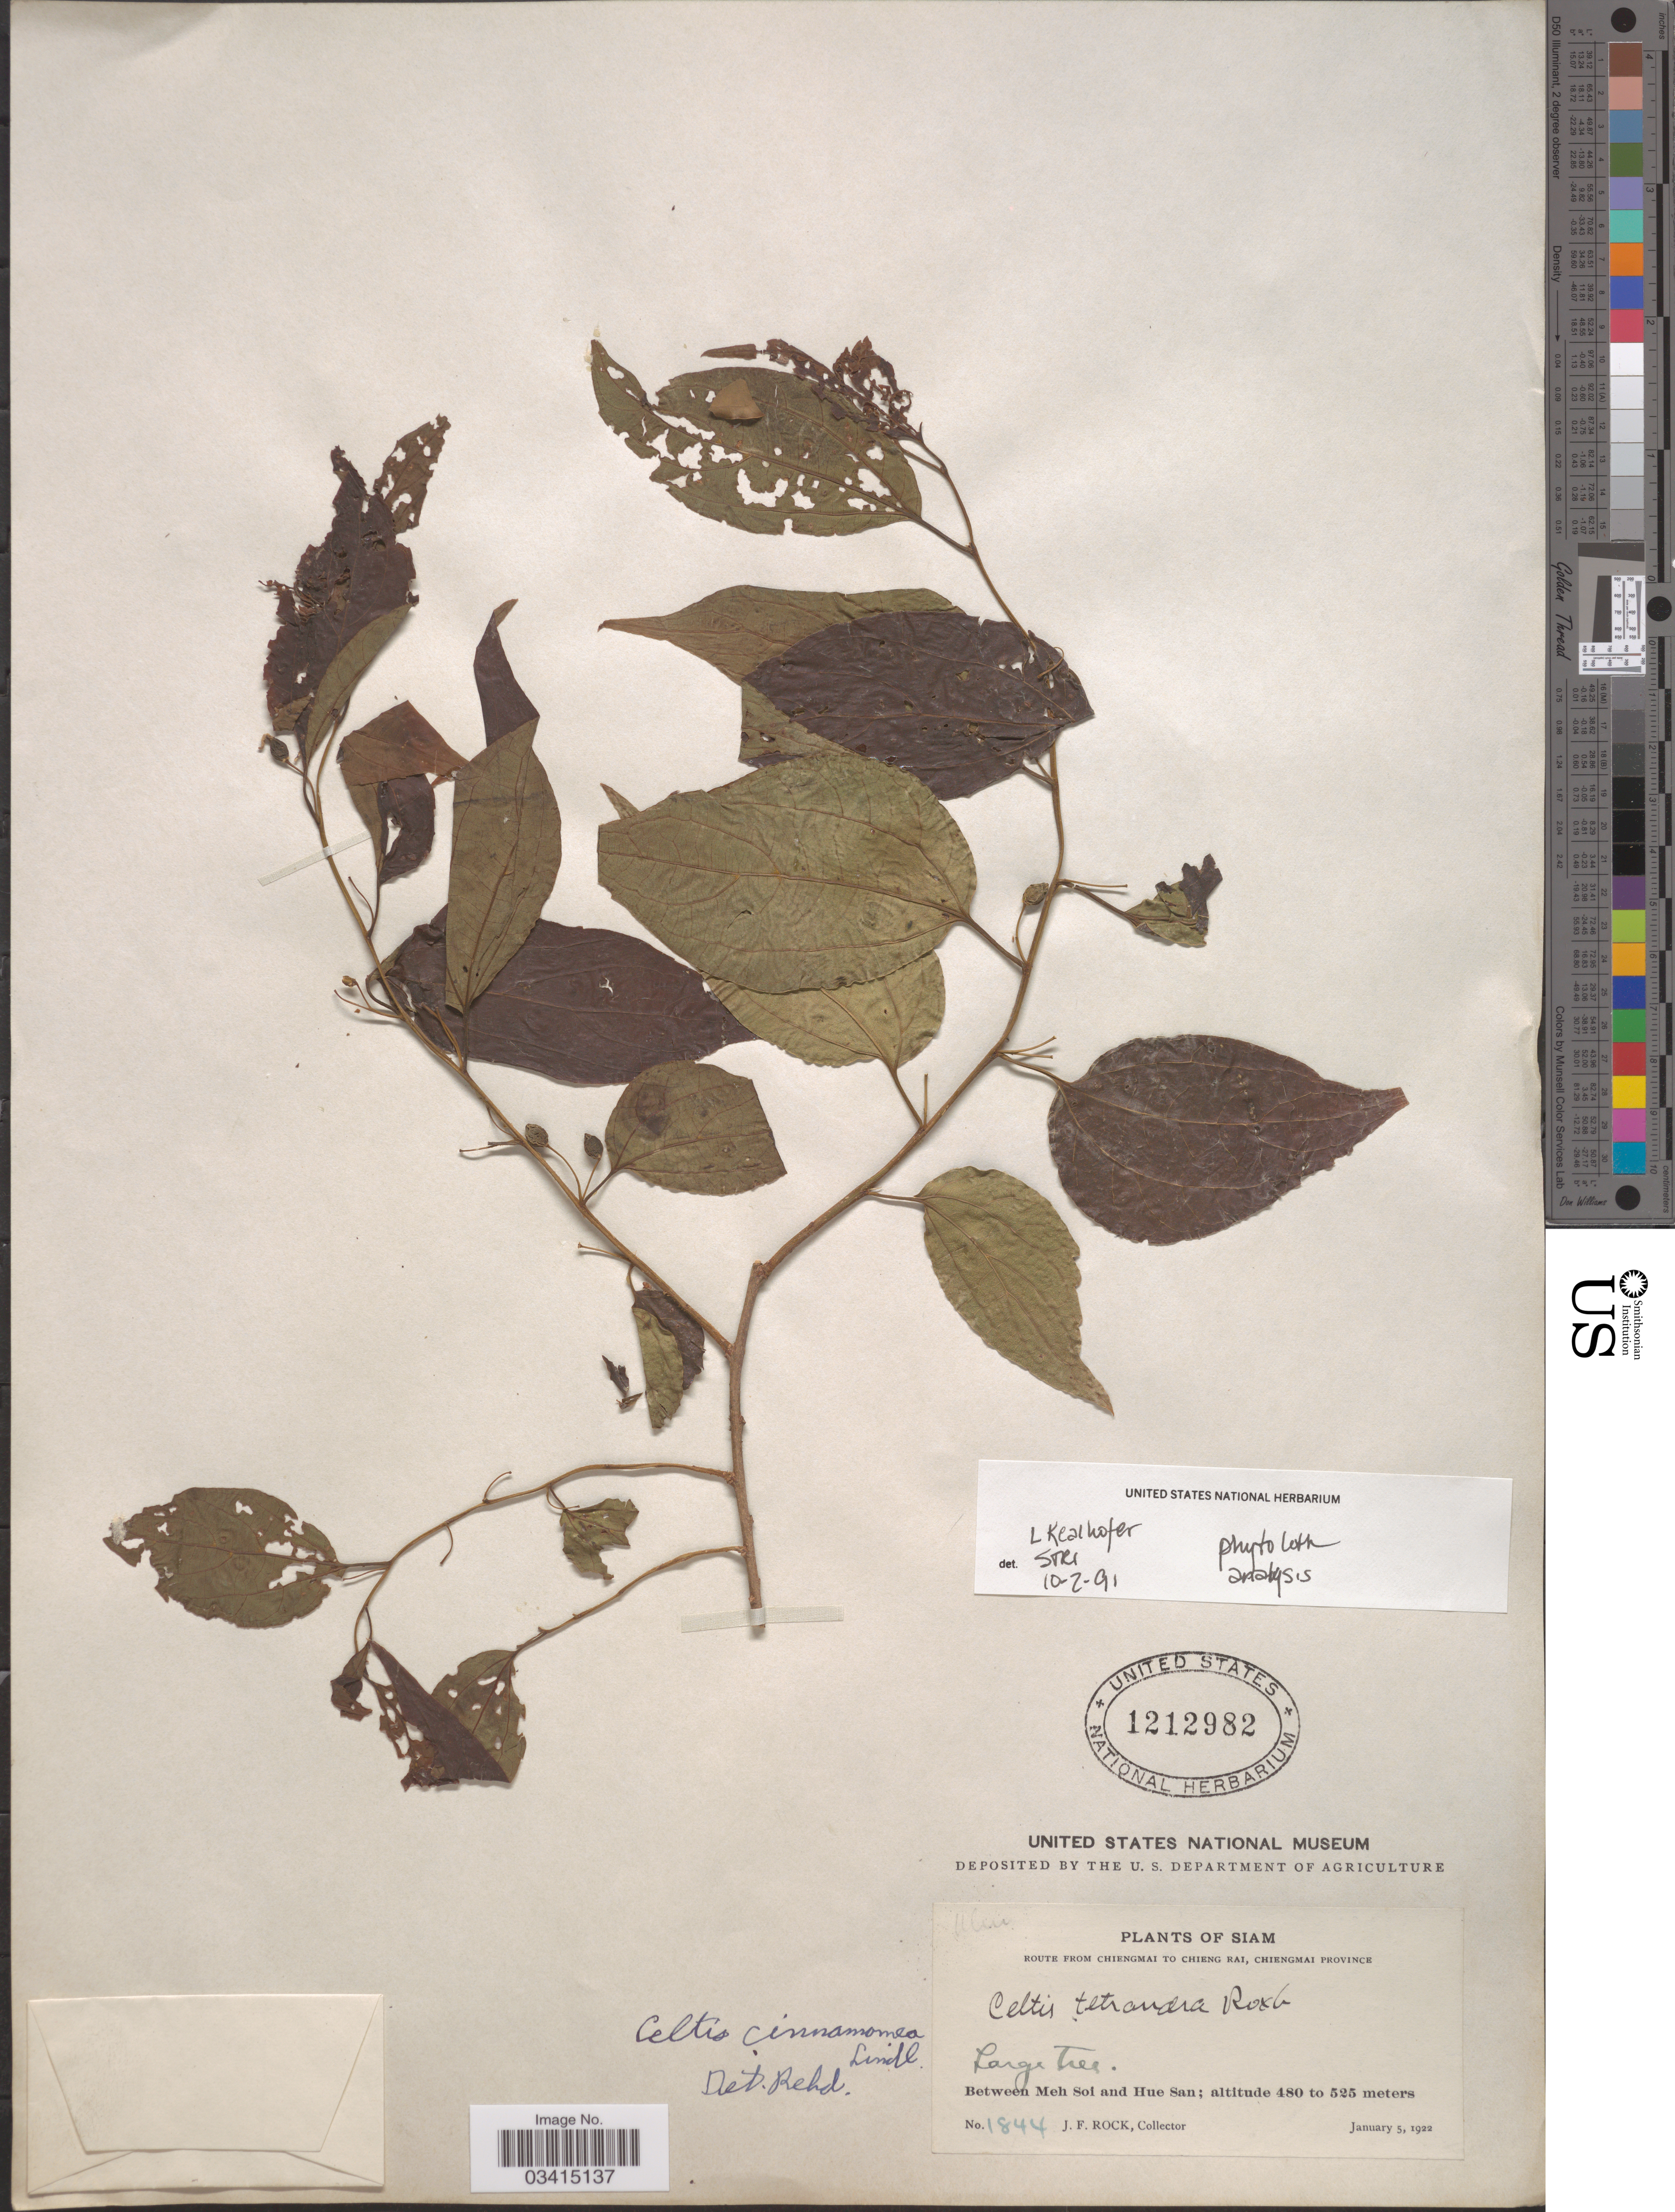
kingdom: Plantae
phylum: Tracheophyta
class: Magnoliopsida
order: Rosales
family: Cannabaceae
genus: Celtis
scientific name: Celtis cinnamomea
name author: Lindl. ex Planch.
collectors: J. Rock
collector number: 1844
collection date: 1922-01-05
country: Thailand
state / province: Chiang Mai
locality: Route from Chiengmai to Chieng Rai, Chiengmai Province. Siam. Between Meh Soi and Hue San.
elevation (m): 480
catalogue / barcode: US 1212982